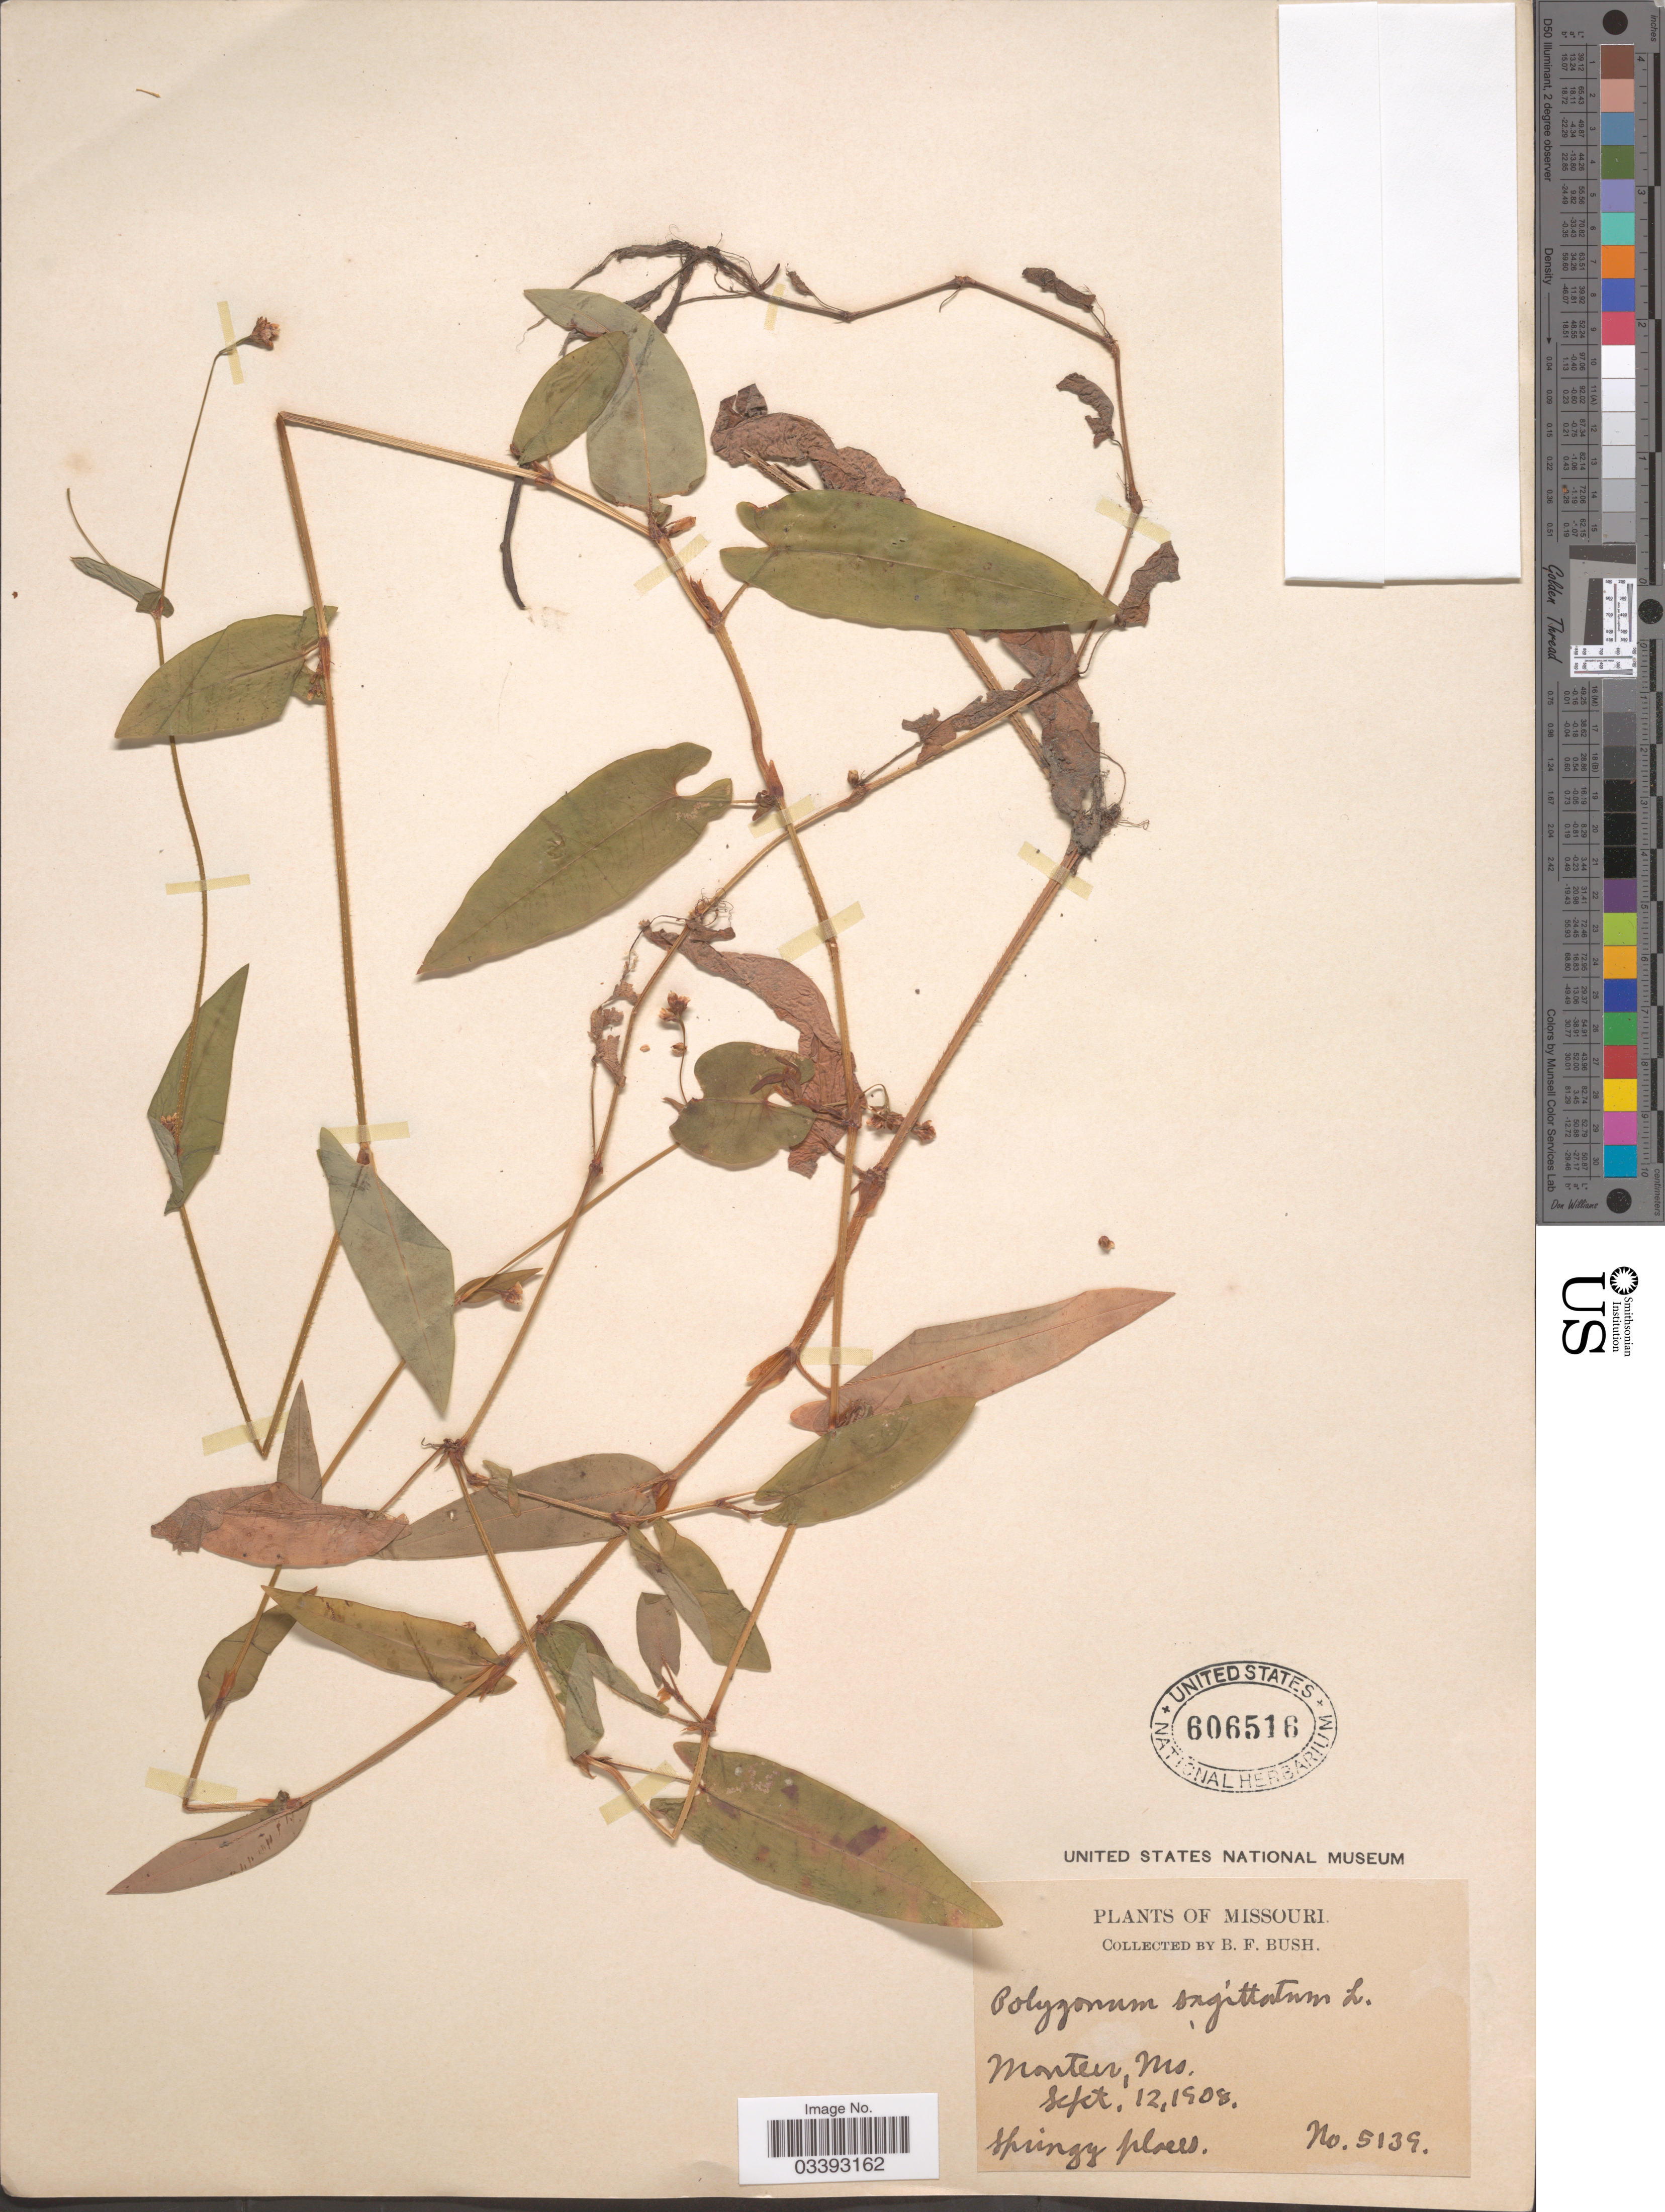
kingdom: Plantae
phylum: Tracheophyta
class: Magnoliopsida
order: Caryophyllales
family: Polygonaceae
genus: Persicaria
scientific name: Persicaria sagittata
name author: (L.) H. Gross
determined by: Atha, D. E.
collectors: B. F. Bush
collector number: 5139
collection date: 1908-09-12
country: United States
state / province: Missouri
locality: Montier. Springy places.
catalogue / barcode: US 606516